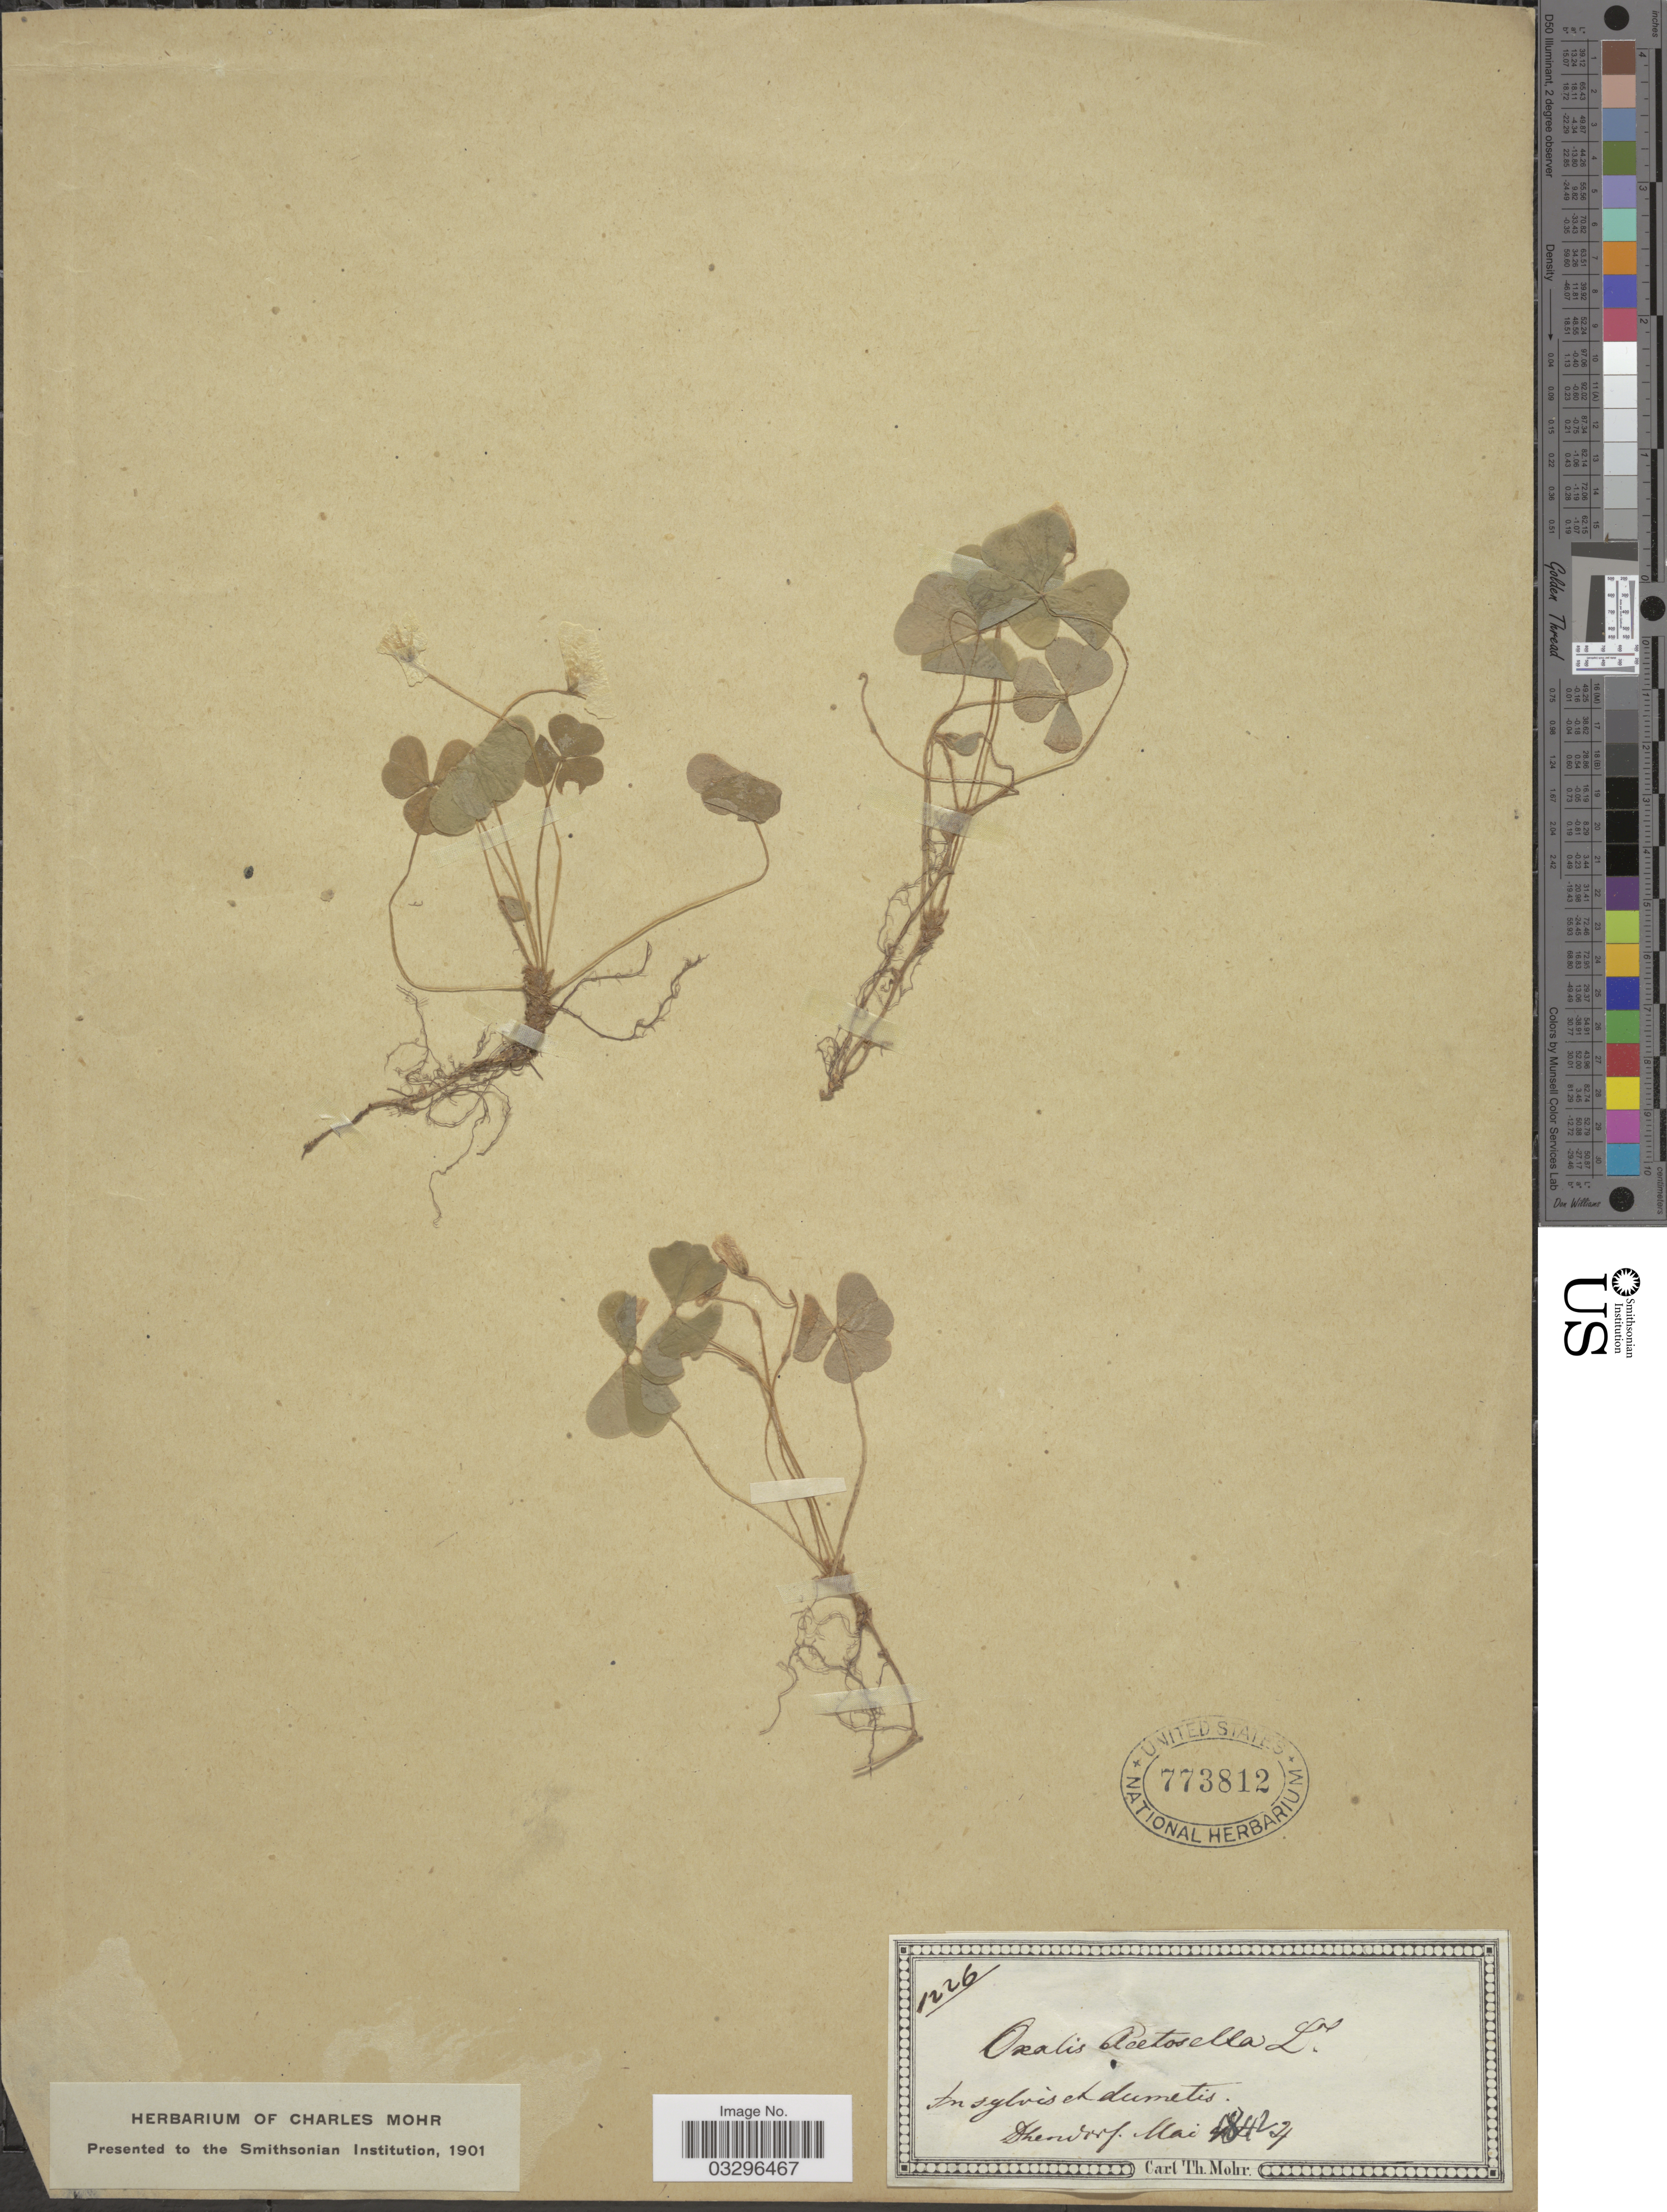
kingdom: Plantae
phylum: Tracheophyta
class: Magnoliopsida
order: Oxalidales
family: Oxalidaceae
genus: Oxalis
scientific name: Oxalis acetosella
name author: L.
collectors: C. T. Mohr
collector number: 1226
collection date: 1842-05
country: Germany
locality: In sylvis dumetis Dkenrdorf.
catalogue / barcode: US 773812